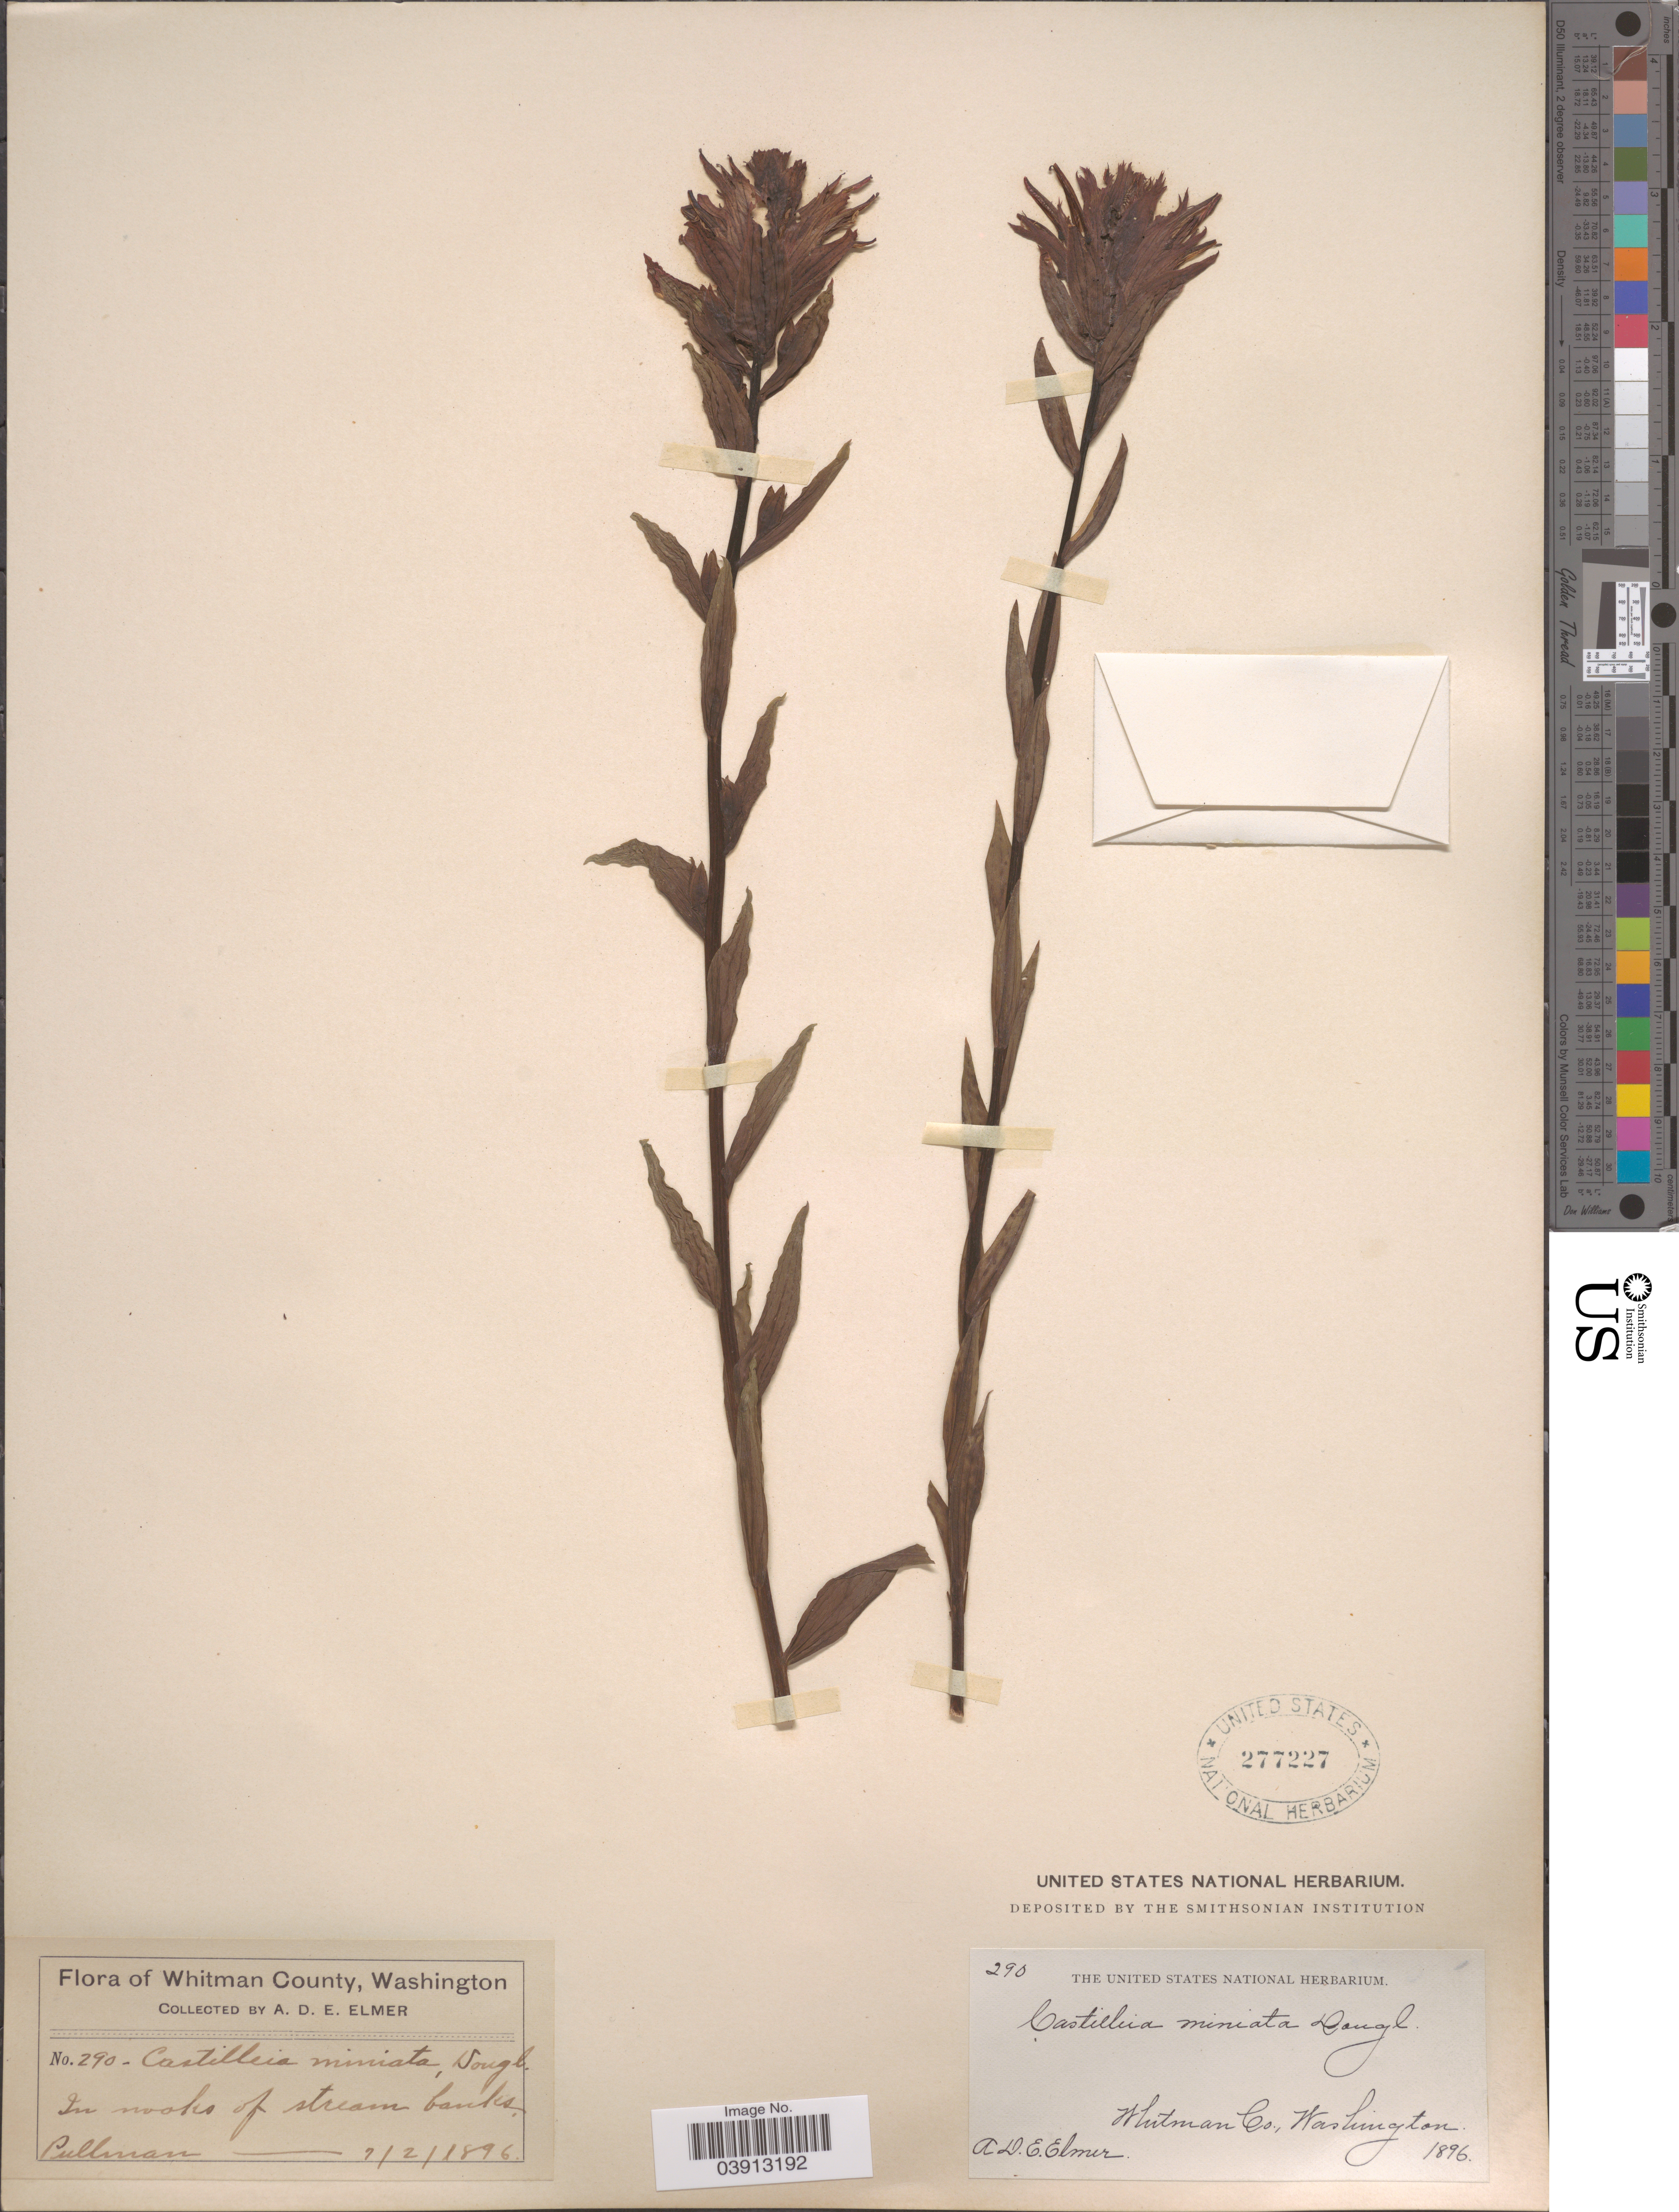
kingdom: Plantae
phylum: Tracheophyta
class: Magnoliopsida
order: Lamiales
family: Orobanchaceae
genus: Castilleja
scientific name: Castilleja miniata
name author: Douglas ex Hook.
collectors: A. D. E. Elmer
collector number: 290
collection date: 1896-07-02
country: United States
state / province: Washington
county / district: Whitman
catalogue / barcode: US 277227